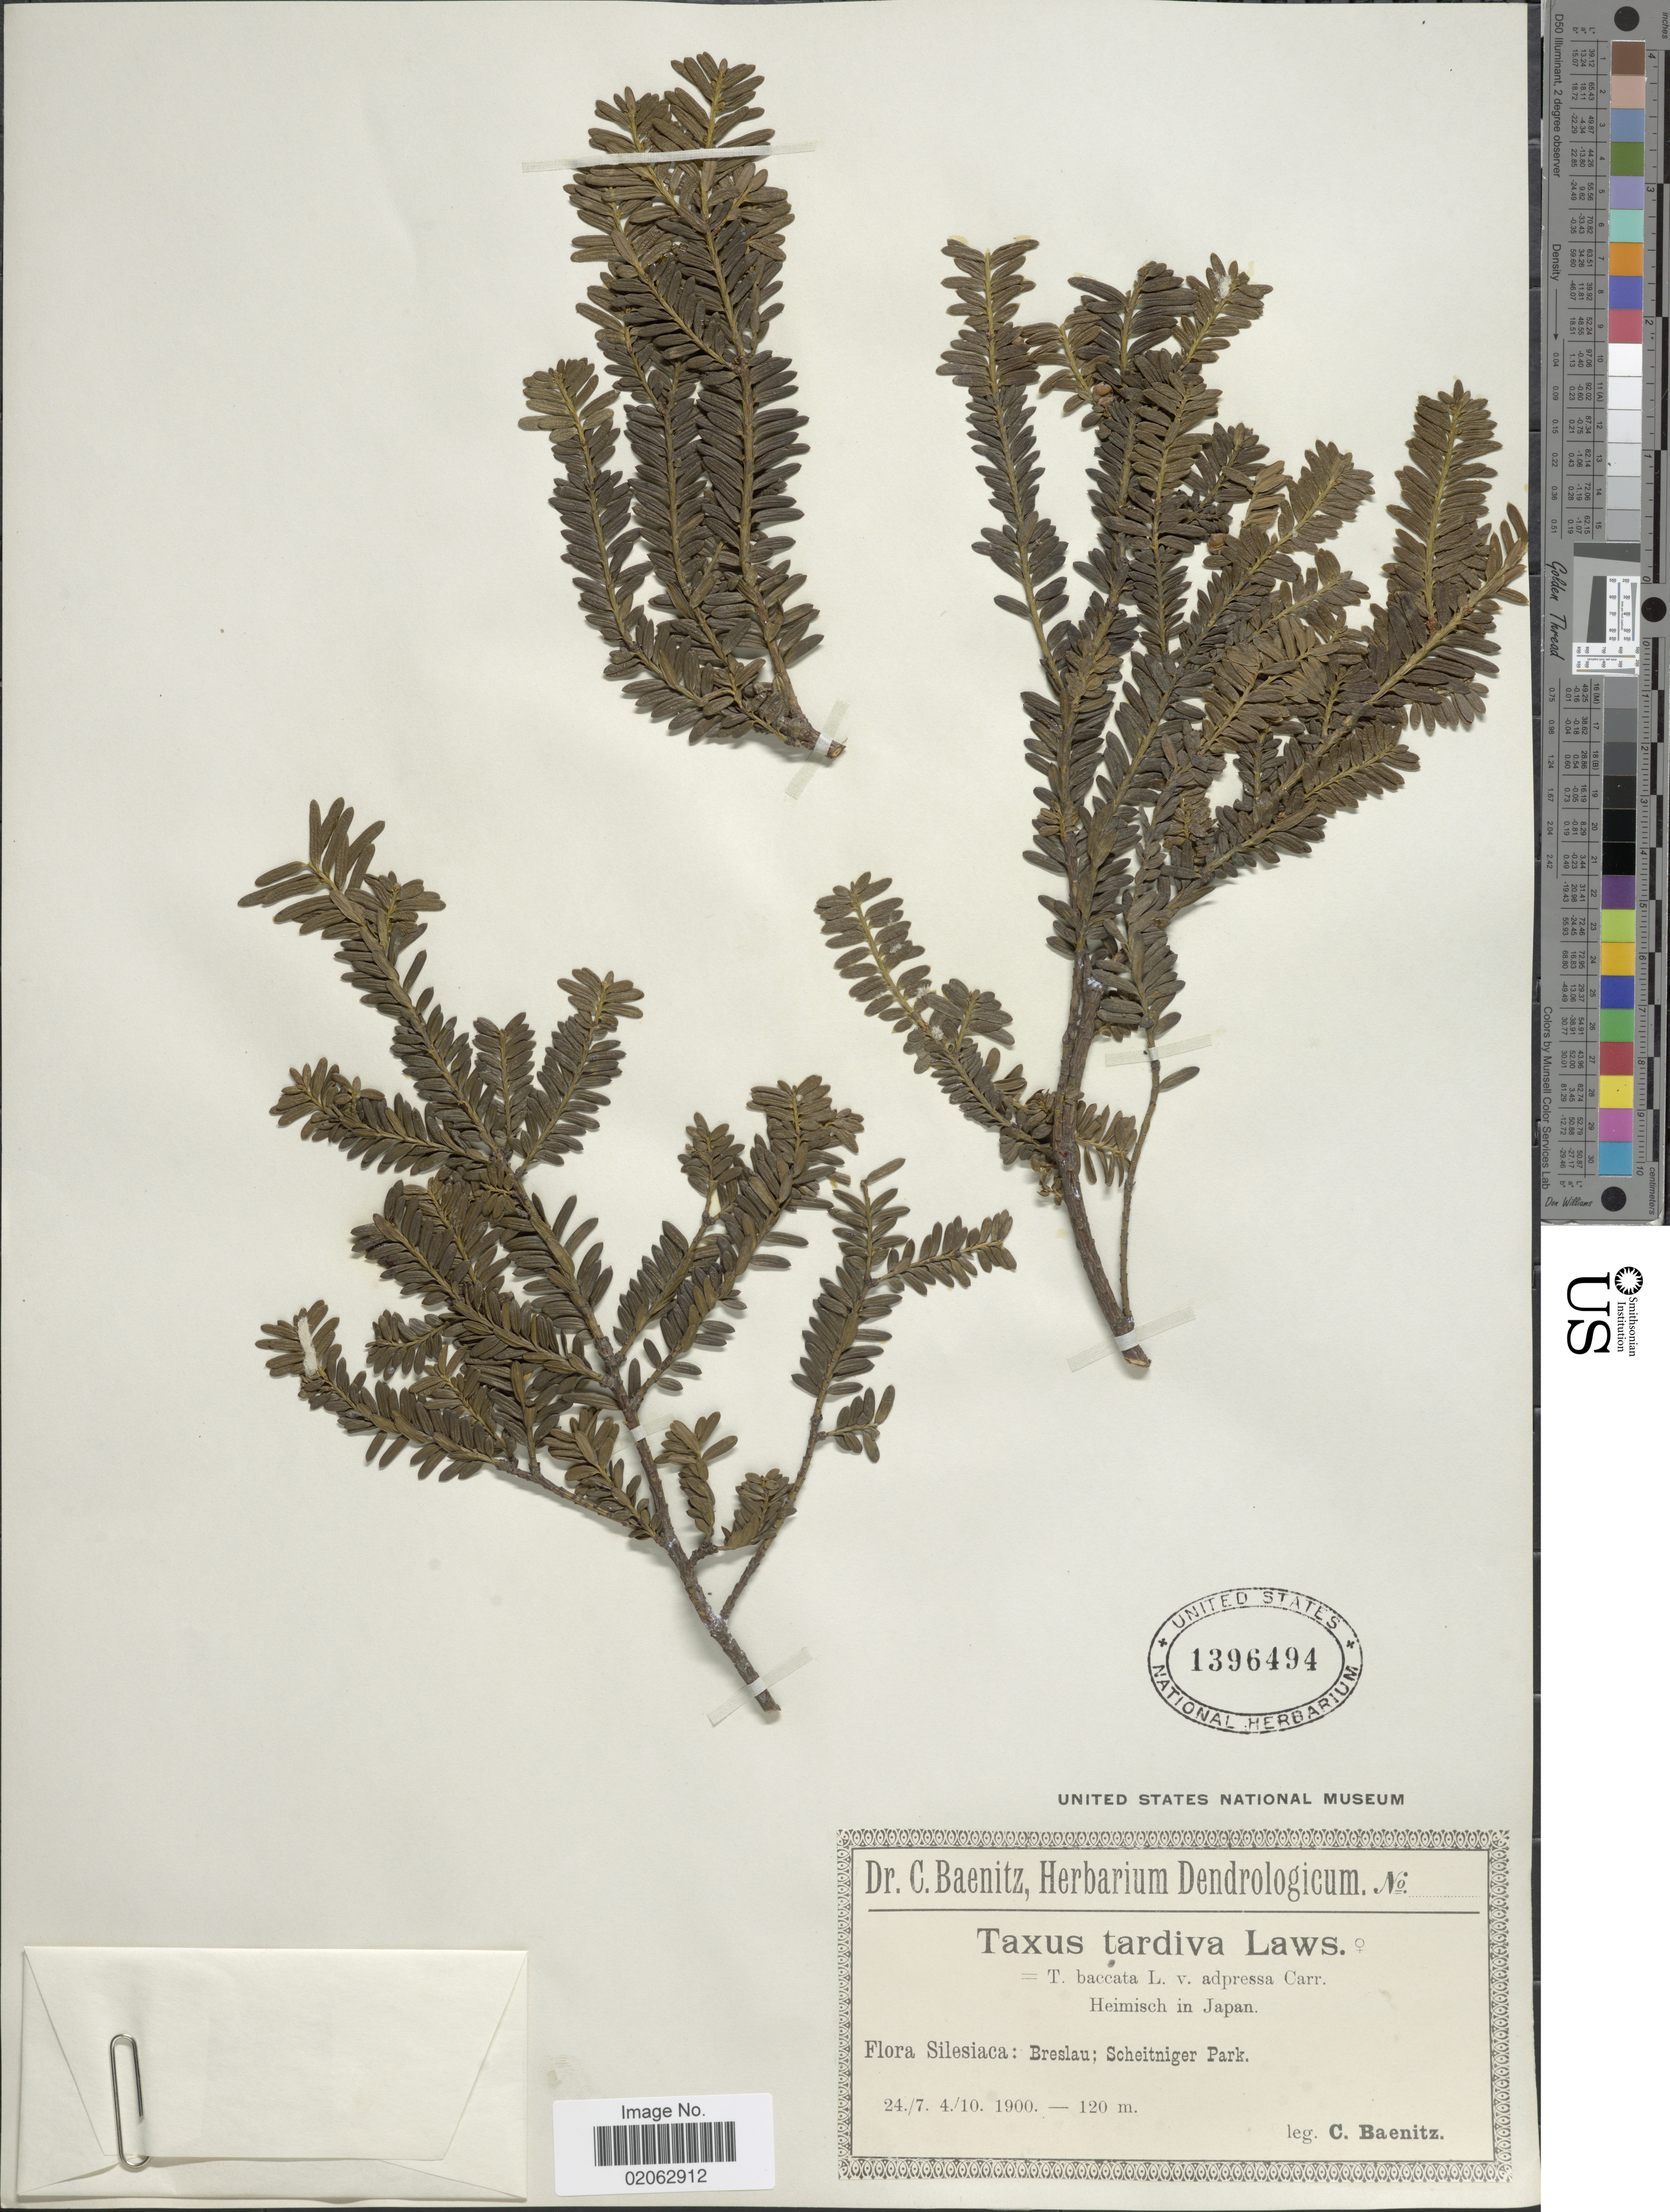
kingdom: Plantae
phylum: Tracheophyta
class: Pinopsida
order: Pinales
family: Taxaceae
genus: Taxus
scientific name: Taxus baccata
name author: L.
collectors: C. G. Baenitz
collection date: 1900-07-24/1900-10-04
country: Poland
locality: Silesiaca: Breslau; Scheitniger Park.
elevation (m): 120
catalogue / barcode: US 1396494